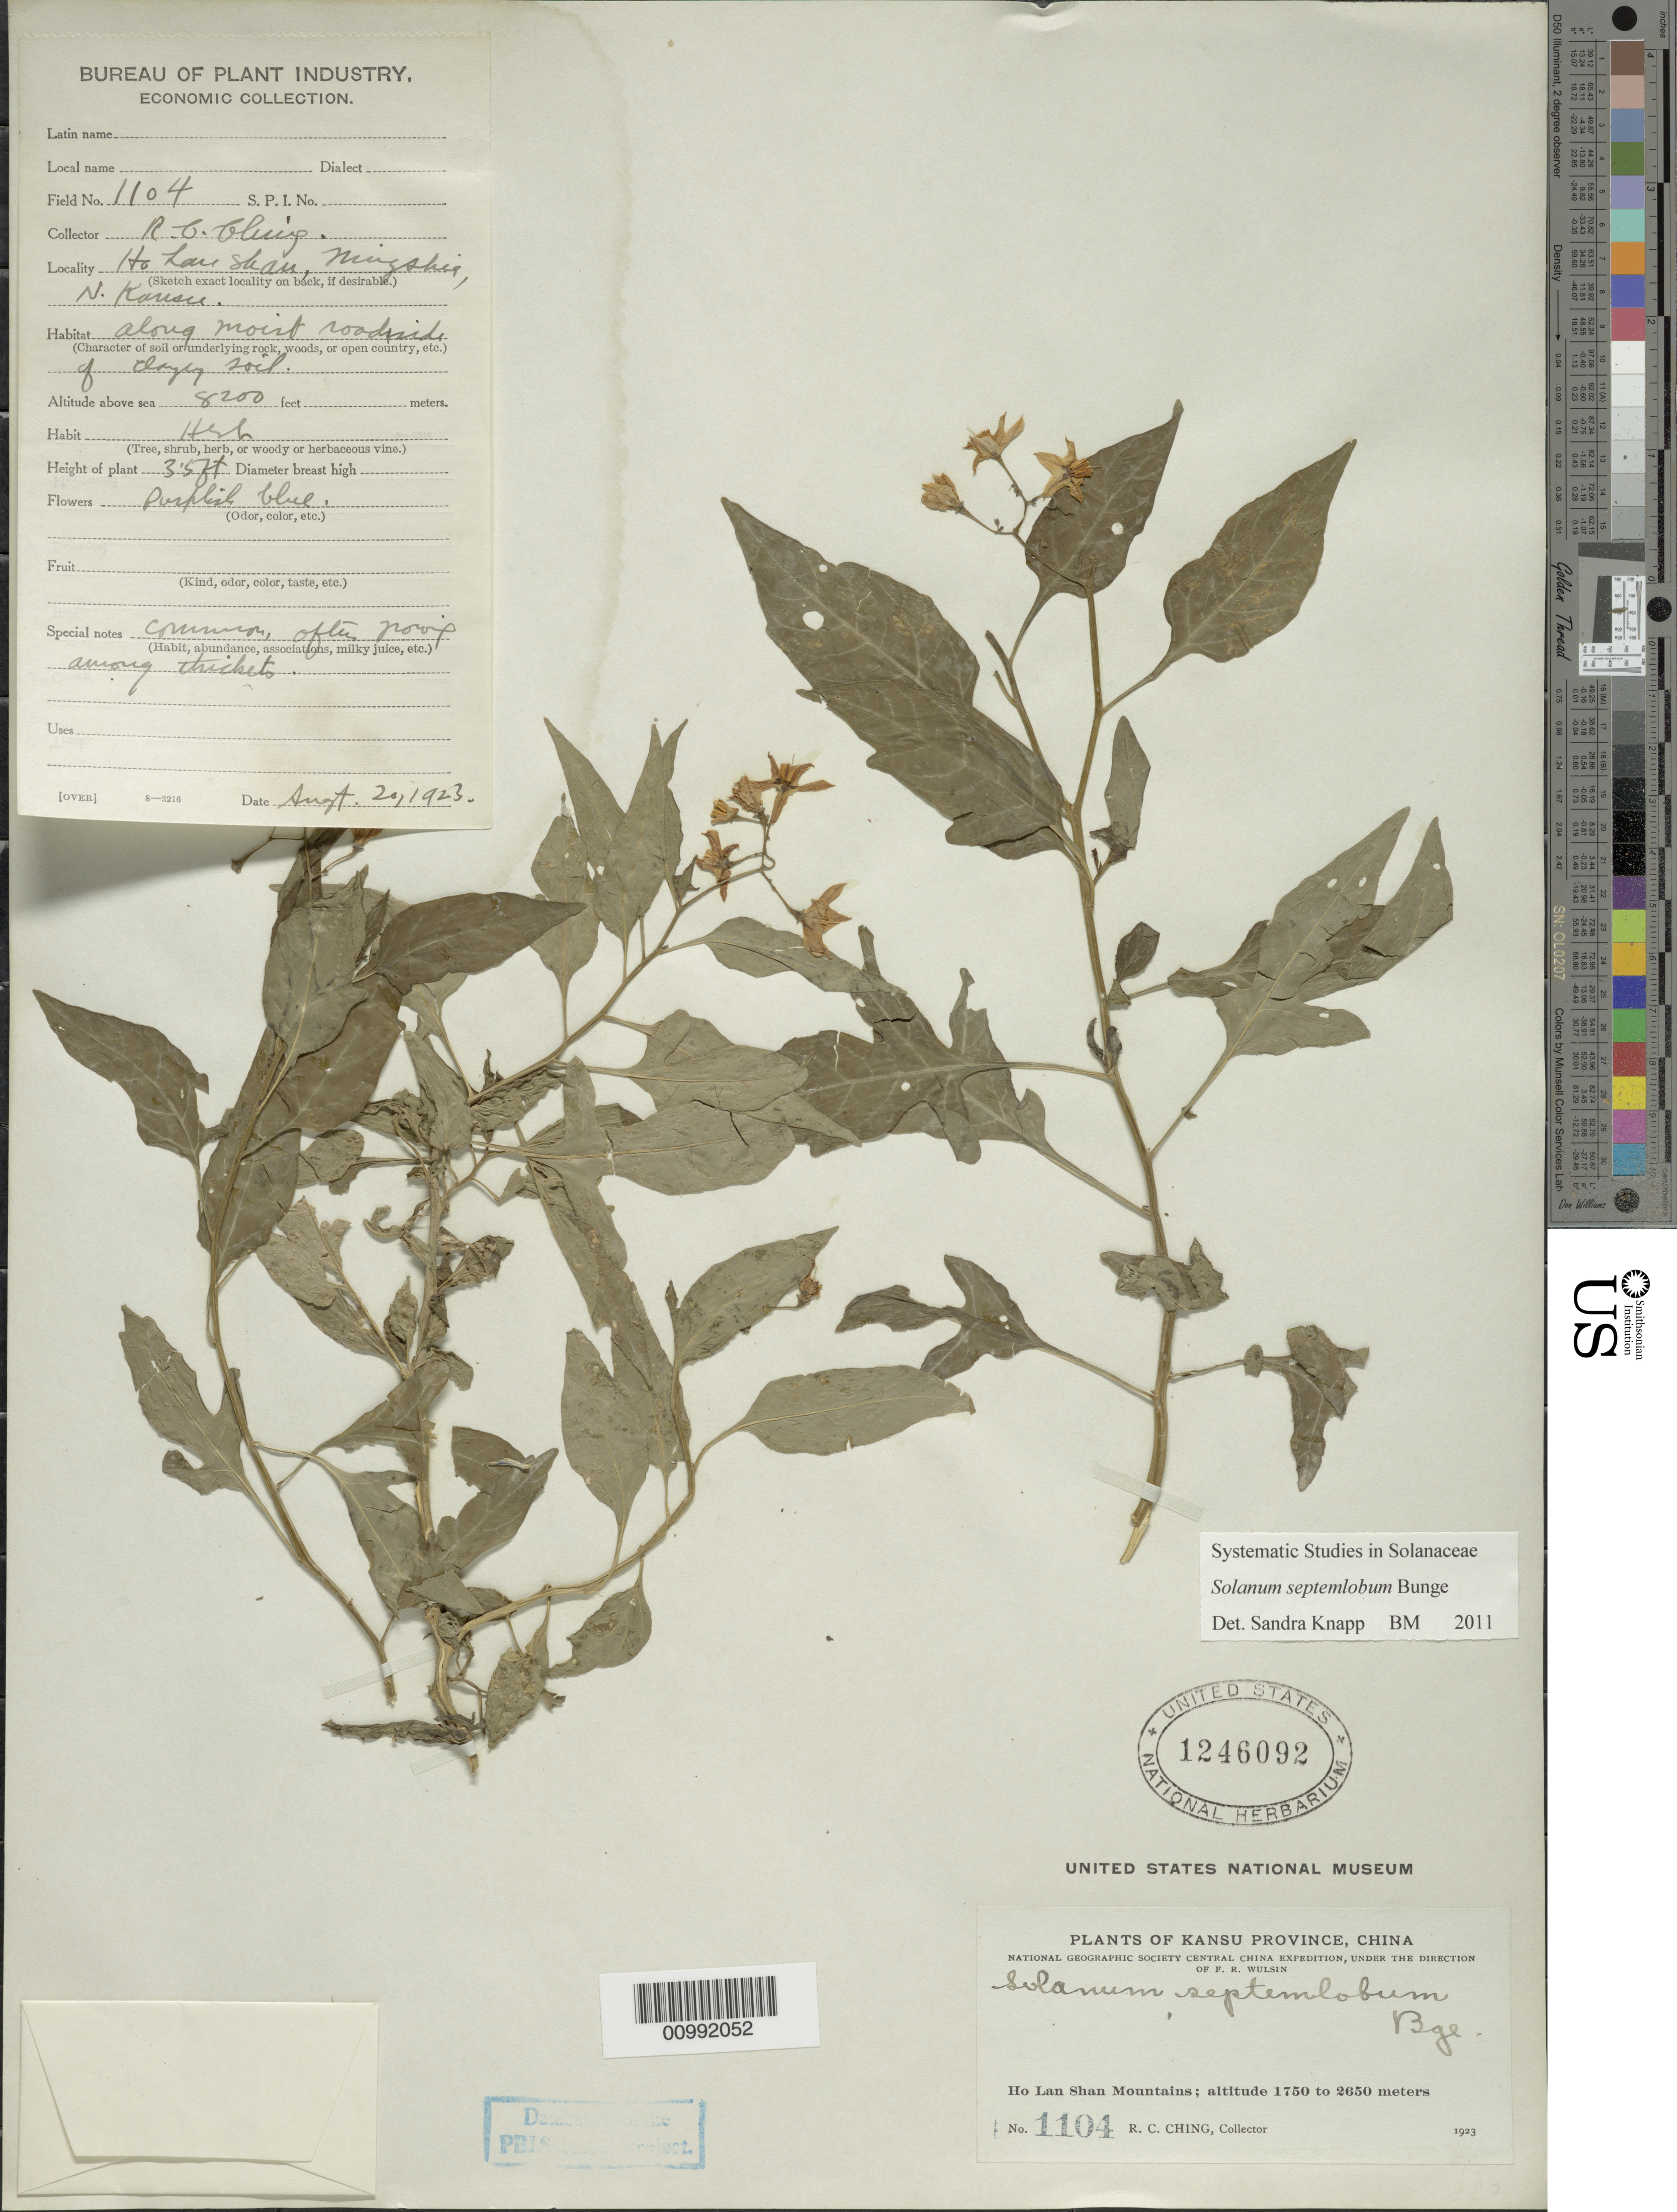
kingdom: Plantae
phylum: Tracheophyta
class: Magnoliopsida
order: Solanales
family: Solanaceae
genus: Solanum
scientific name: Solanum septemlobum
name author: Bunge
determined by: Knapp, S. D.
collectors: R. C. Ching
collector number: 1104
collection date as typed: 20 Aug 1923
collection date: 1923-08-20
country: China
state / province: Gansu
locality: Mingshia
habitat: along moist roadside in clayey soil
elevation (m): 1750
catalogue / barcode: US 1246092